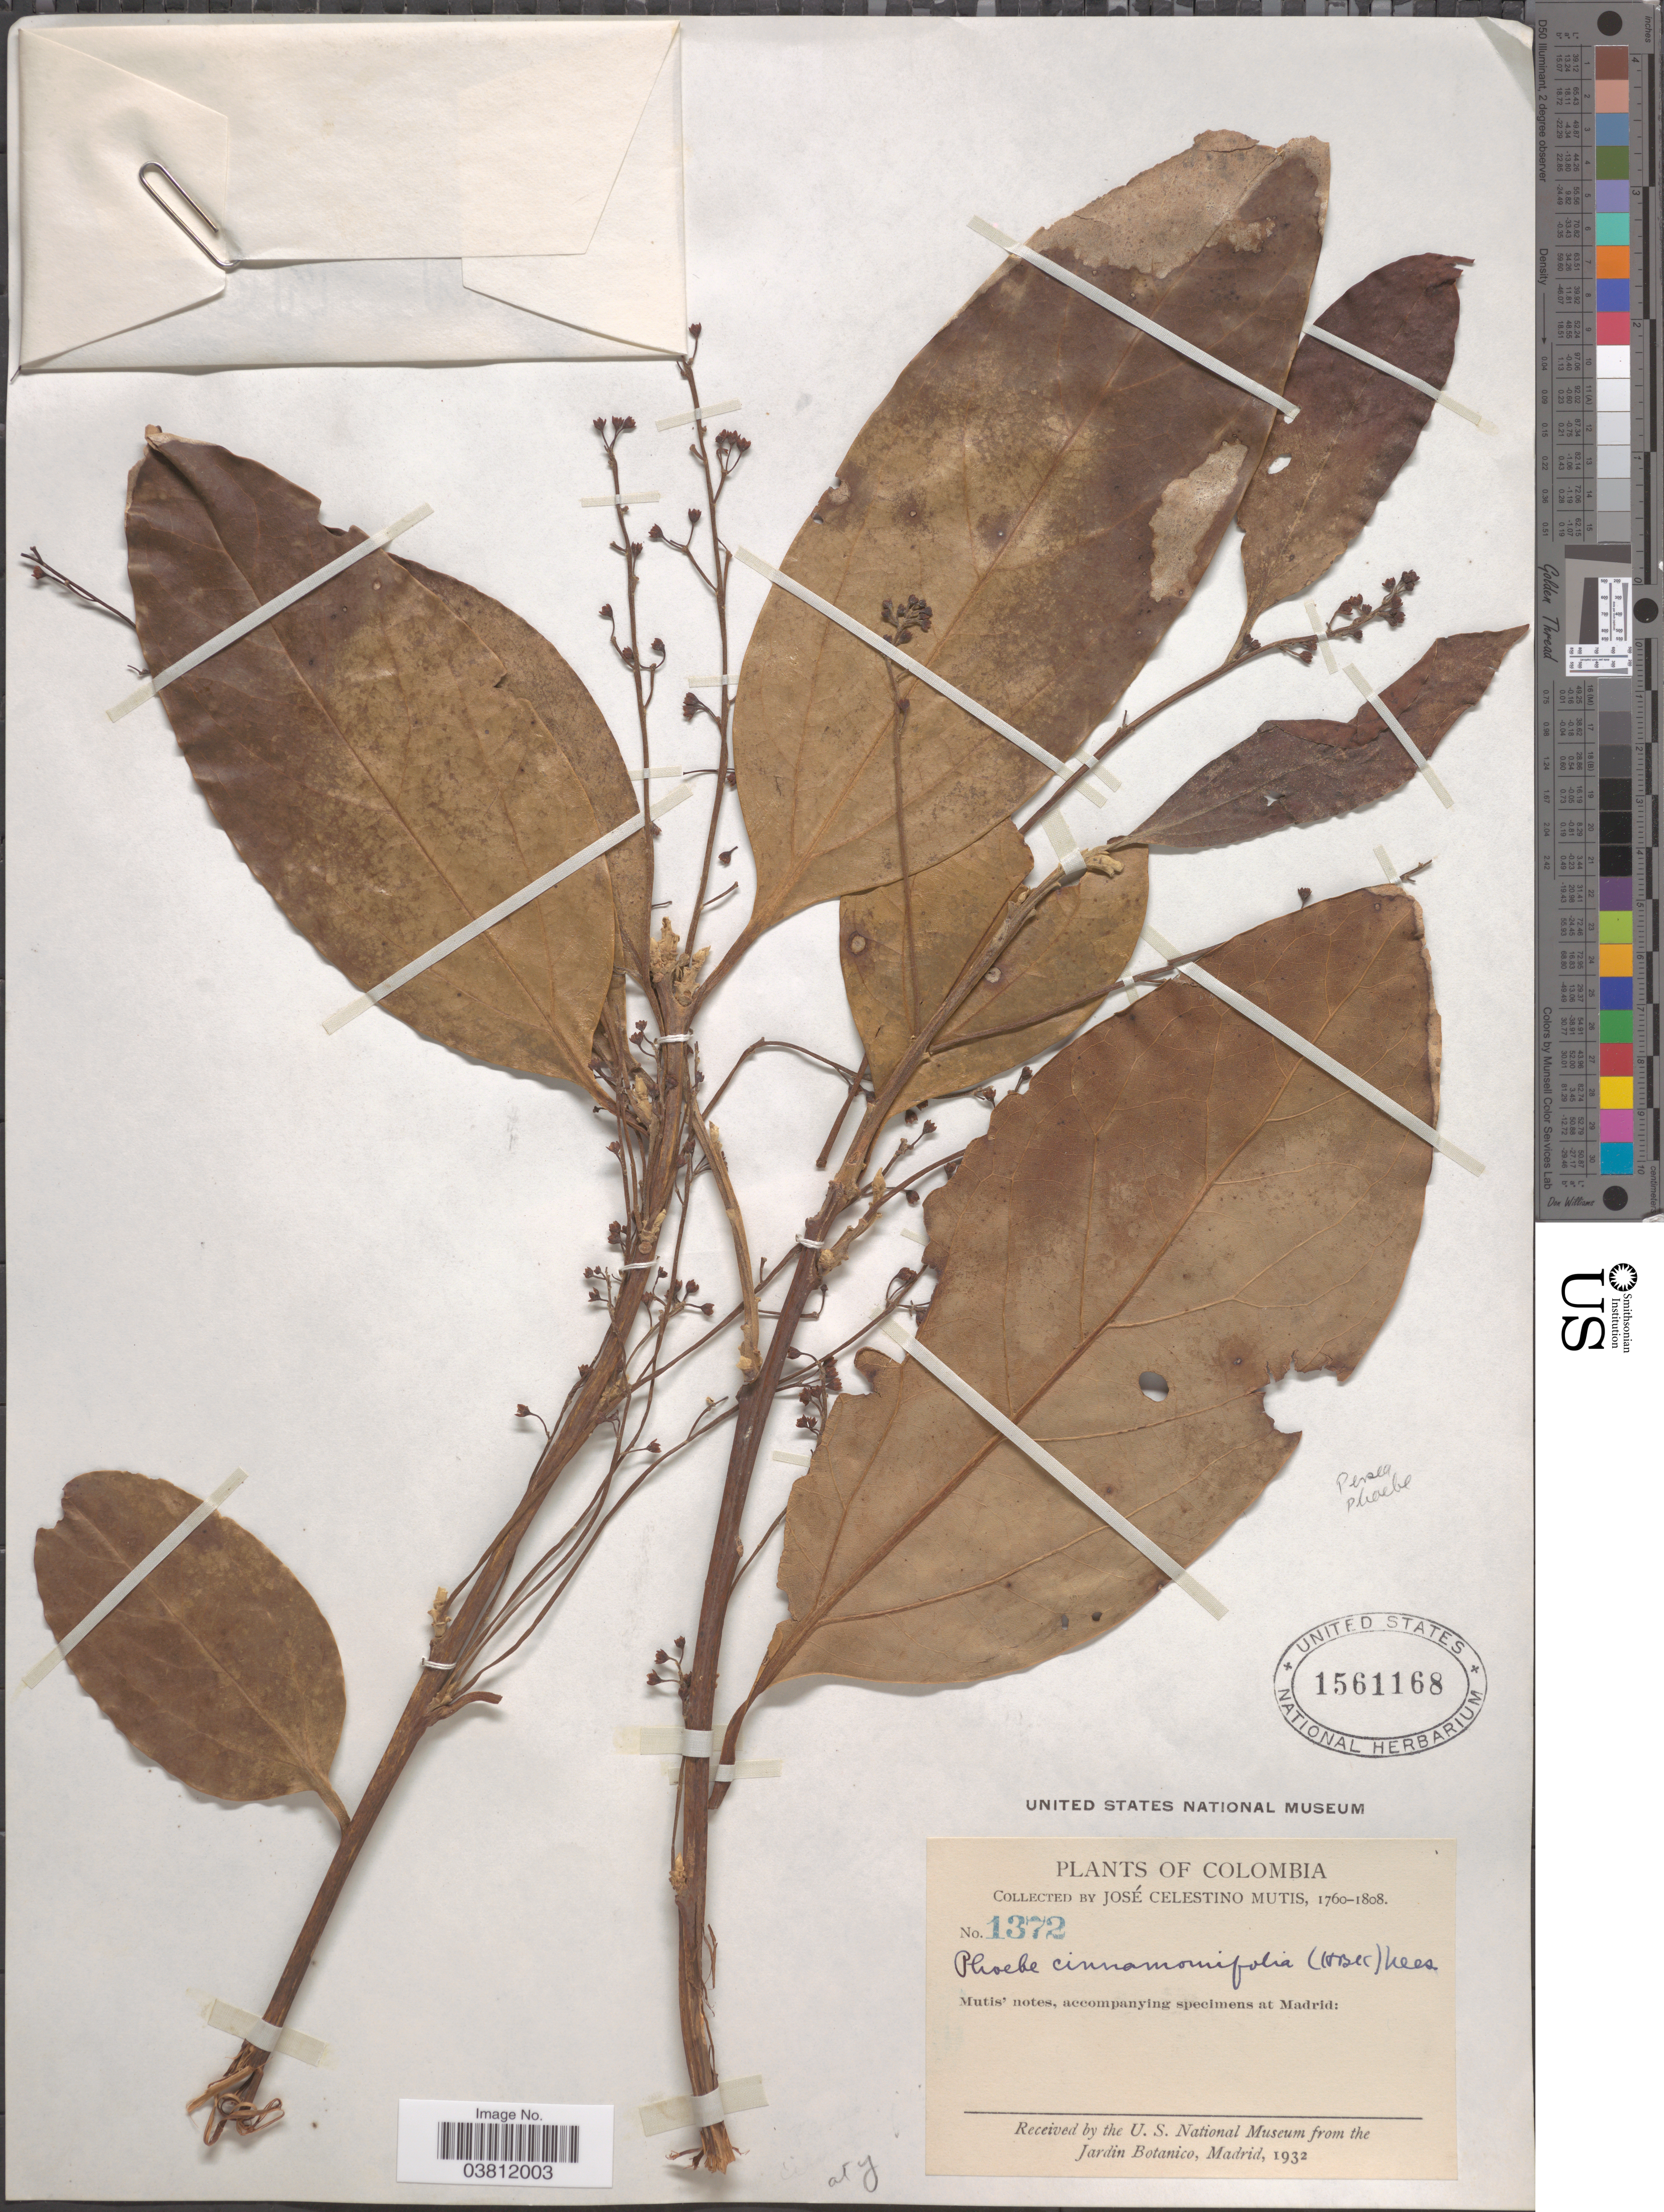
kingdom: Plantae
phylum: Tracheophyta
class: Magnoliopsida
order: Laurales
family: Lauraceae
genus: Phoebe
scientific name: Phoebe cinnamomifolia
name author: (Kunth) Nees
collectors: J. C. B. Mutis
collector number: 1372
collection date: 1760/1808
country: Colombia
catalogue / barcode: US 1561168